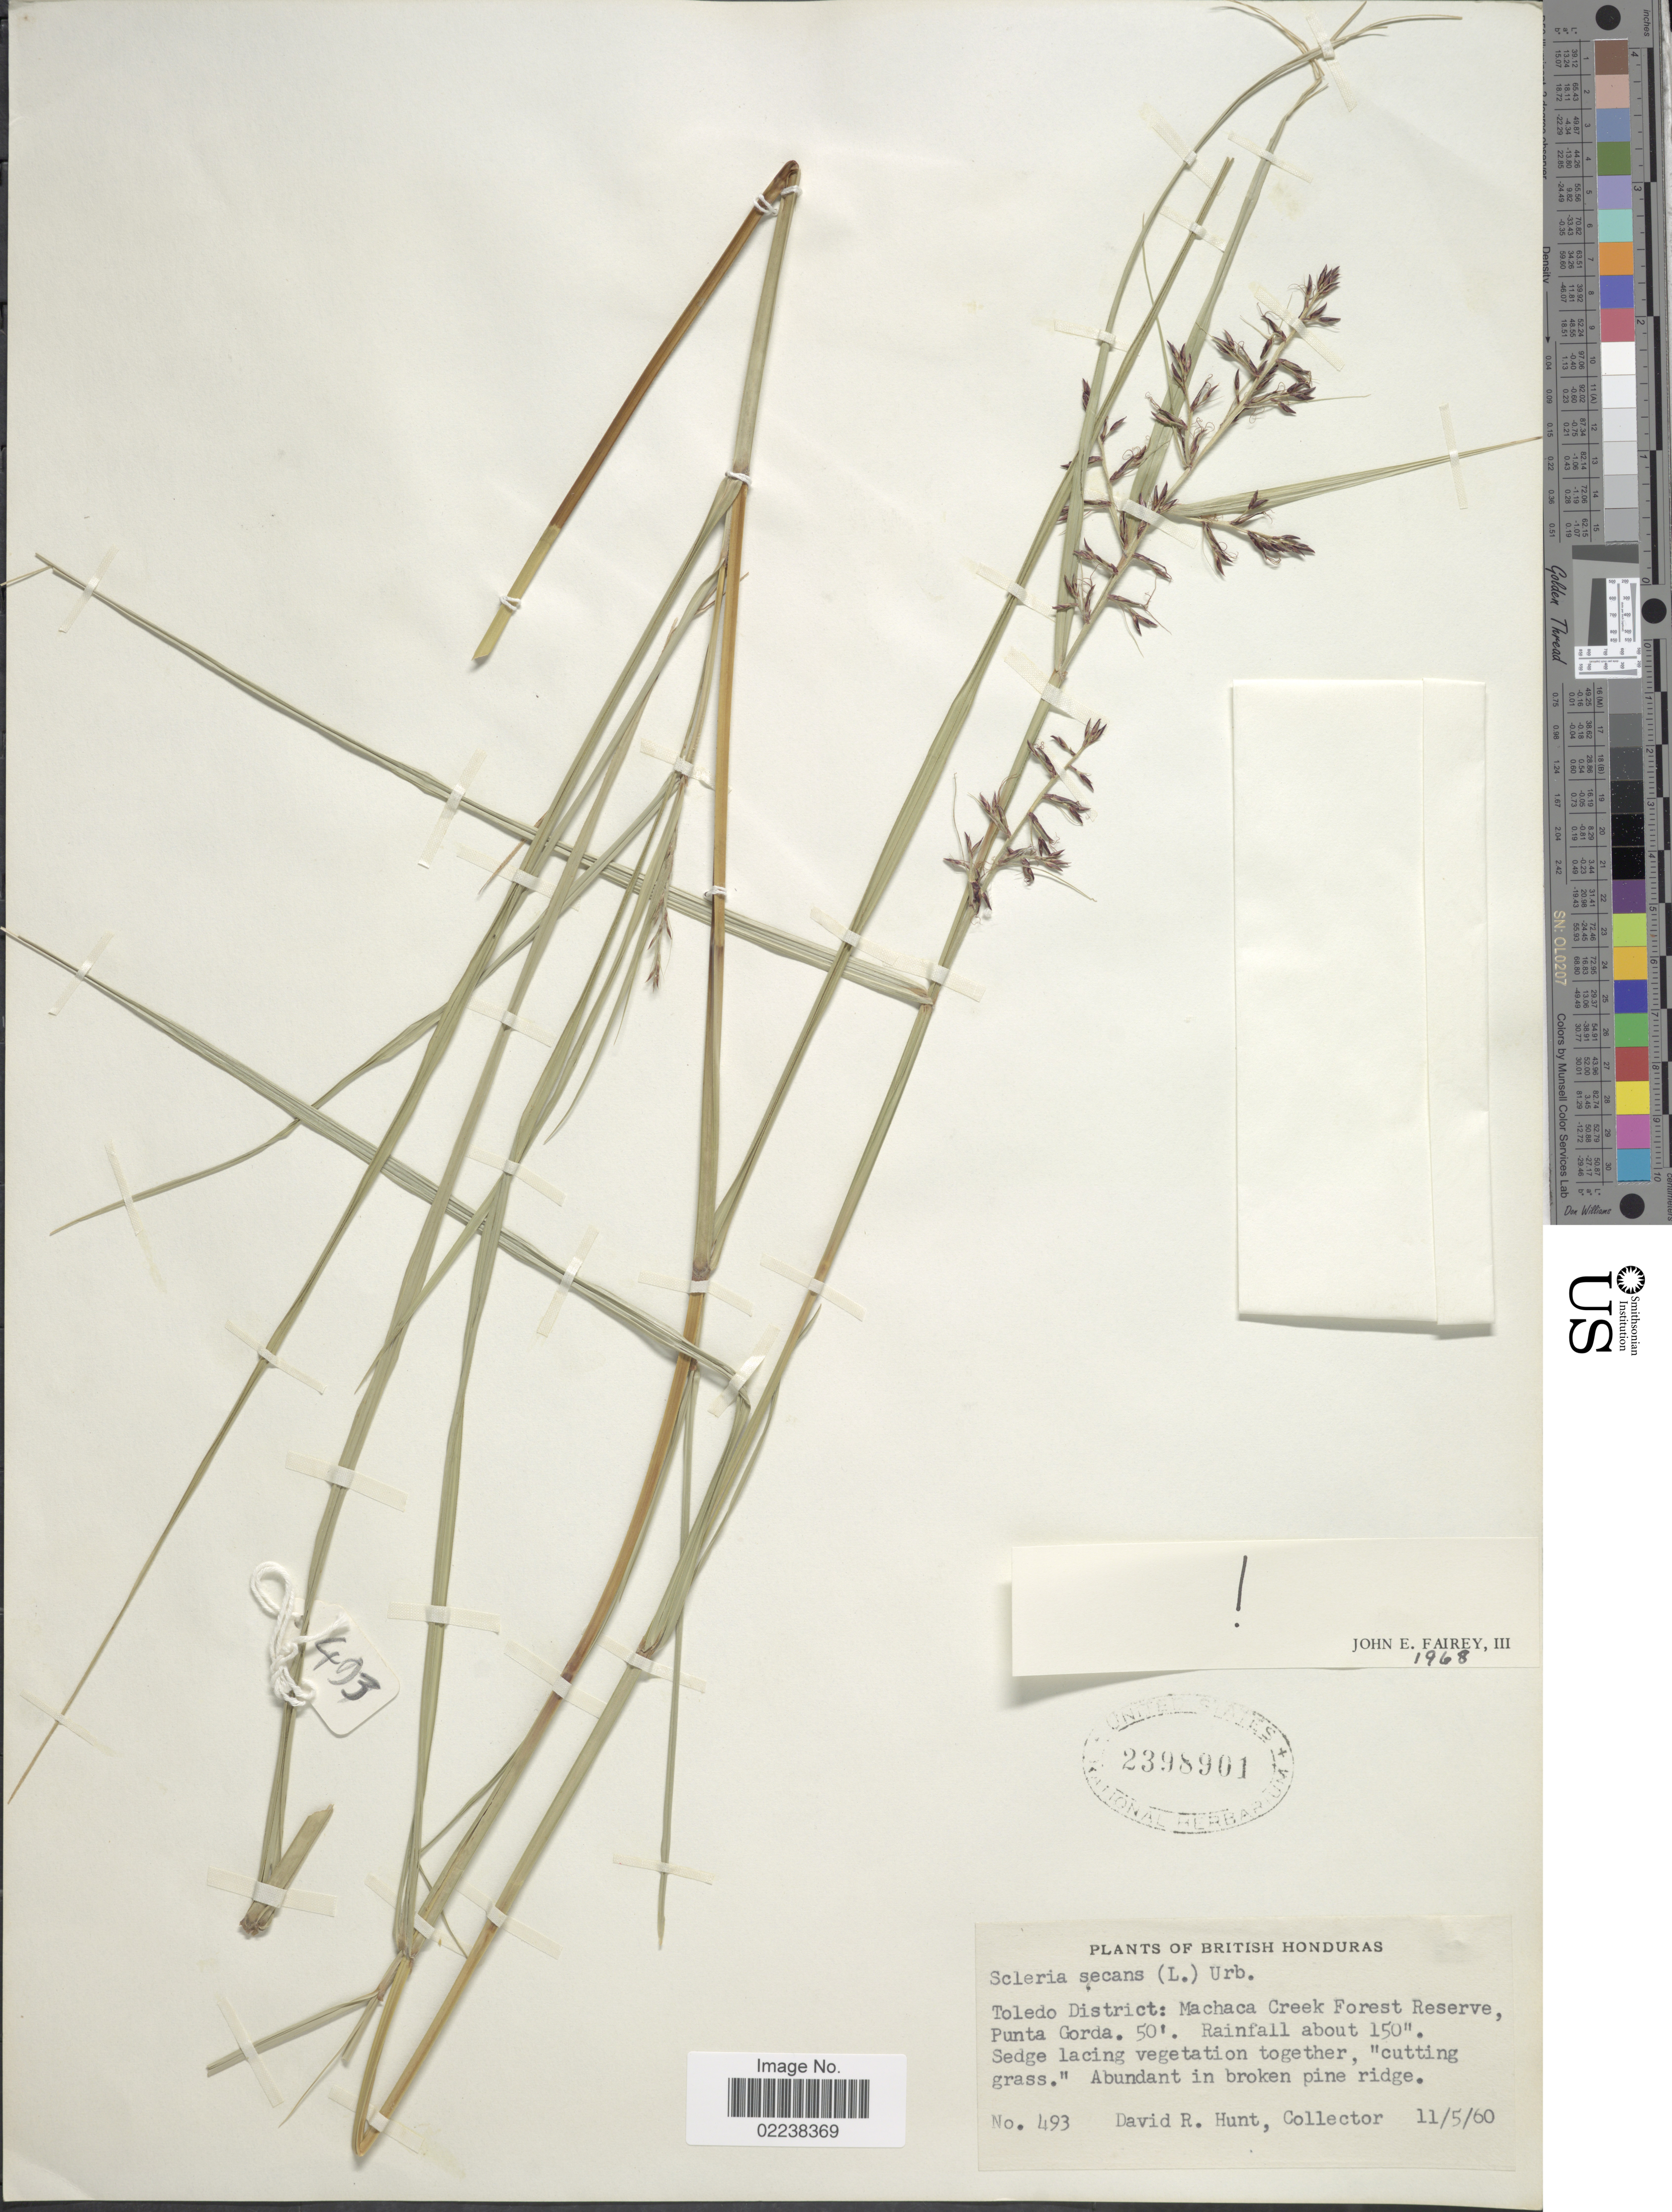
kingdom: Plantae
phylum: Tracheophyta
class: Liliopsida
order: Poales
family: Cyperaceae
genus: Scleria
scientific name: Scleria secans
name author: (L.) Urb.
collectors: D. R. Hunt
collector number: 493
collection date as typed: Transcribed d/m/y: 11/5/60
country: Belize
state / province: Toledo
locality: Machaca Creek Forest Reserve, Punta Gorda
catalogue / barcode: US 2398901